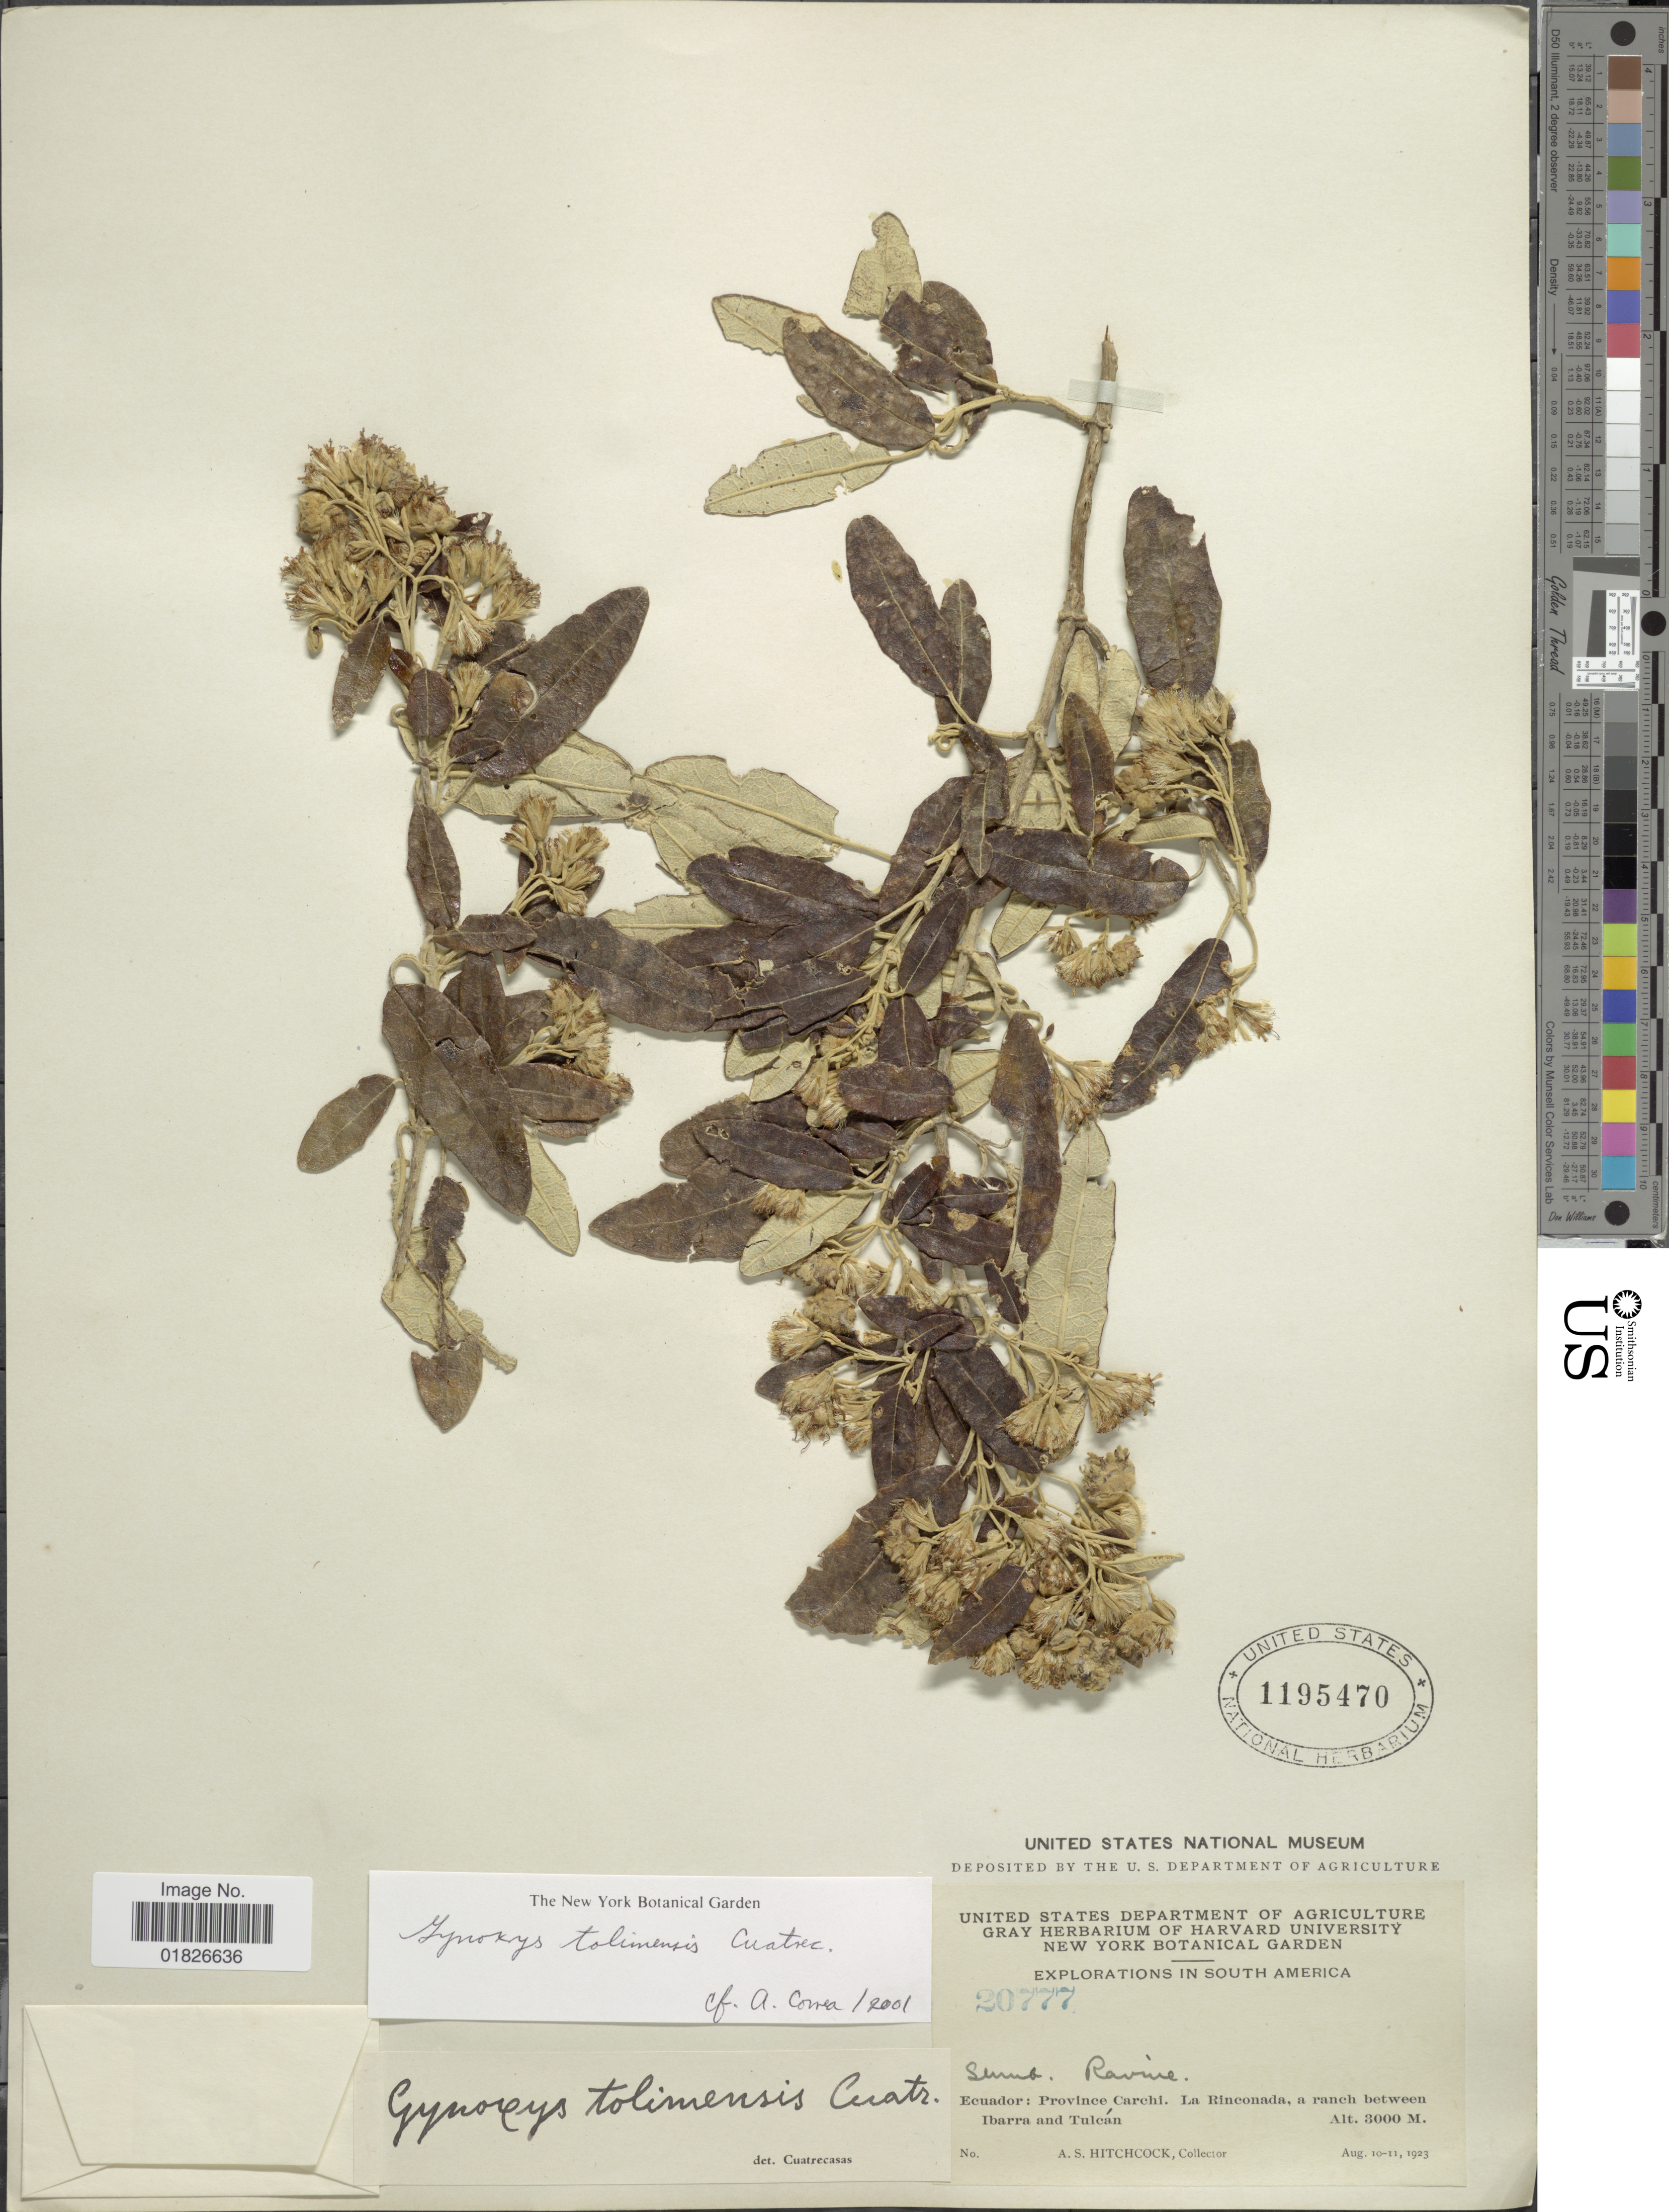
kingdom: Plantae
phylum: Tracheophyta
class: Magnoliopsida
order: Asterales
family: Asteraceae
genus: Gynoxys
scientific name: Gynoxys tolimensis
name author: Cuatrec.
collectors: A. S. Hitchcock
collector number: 20777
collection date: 1923-08-10/1923-08-11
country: Ecuador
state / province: Carchi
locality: South America, La Rinconada, a ranch between Ibarra and Tulcan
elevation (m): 3000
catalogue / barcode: US 1195470